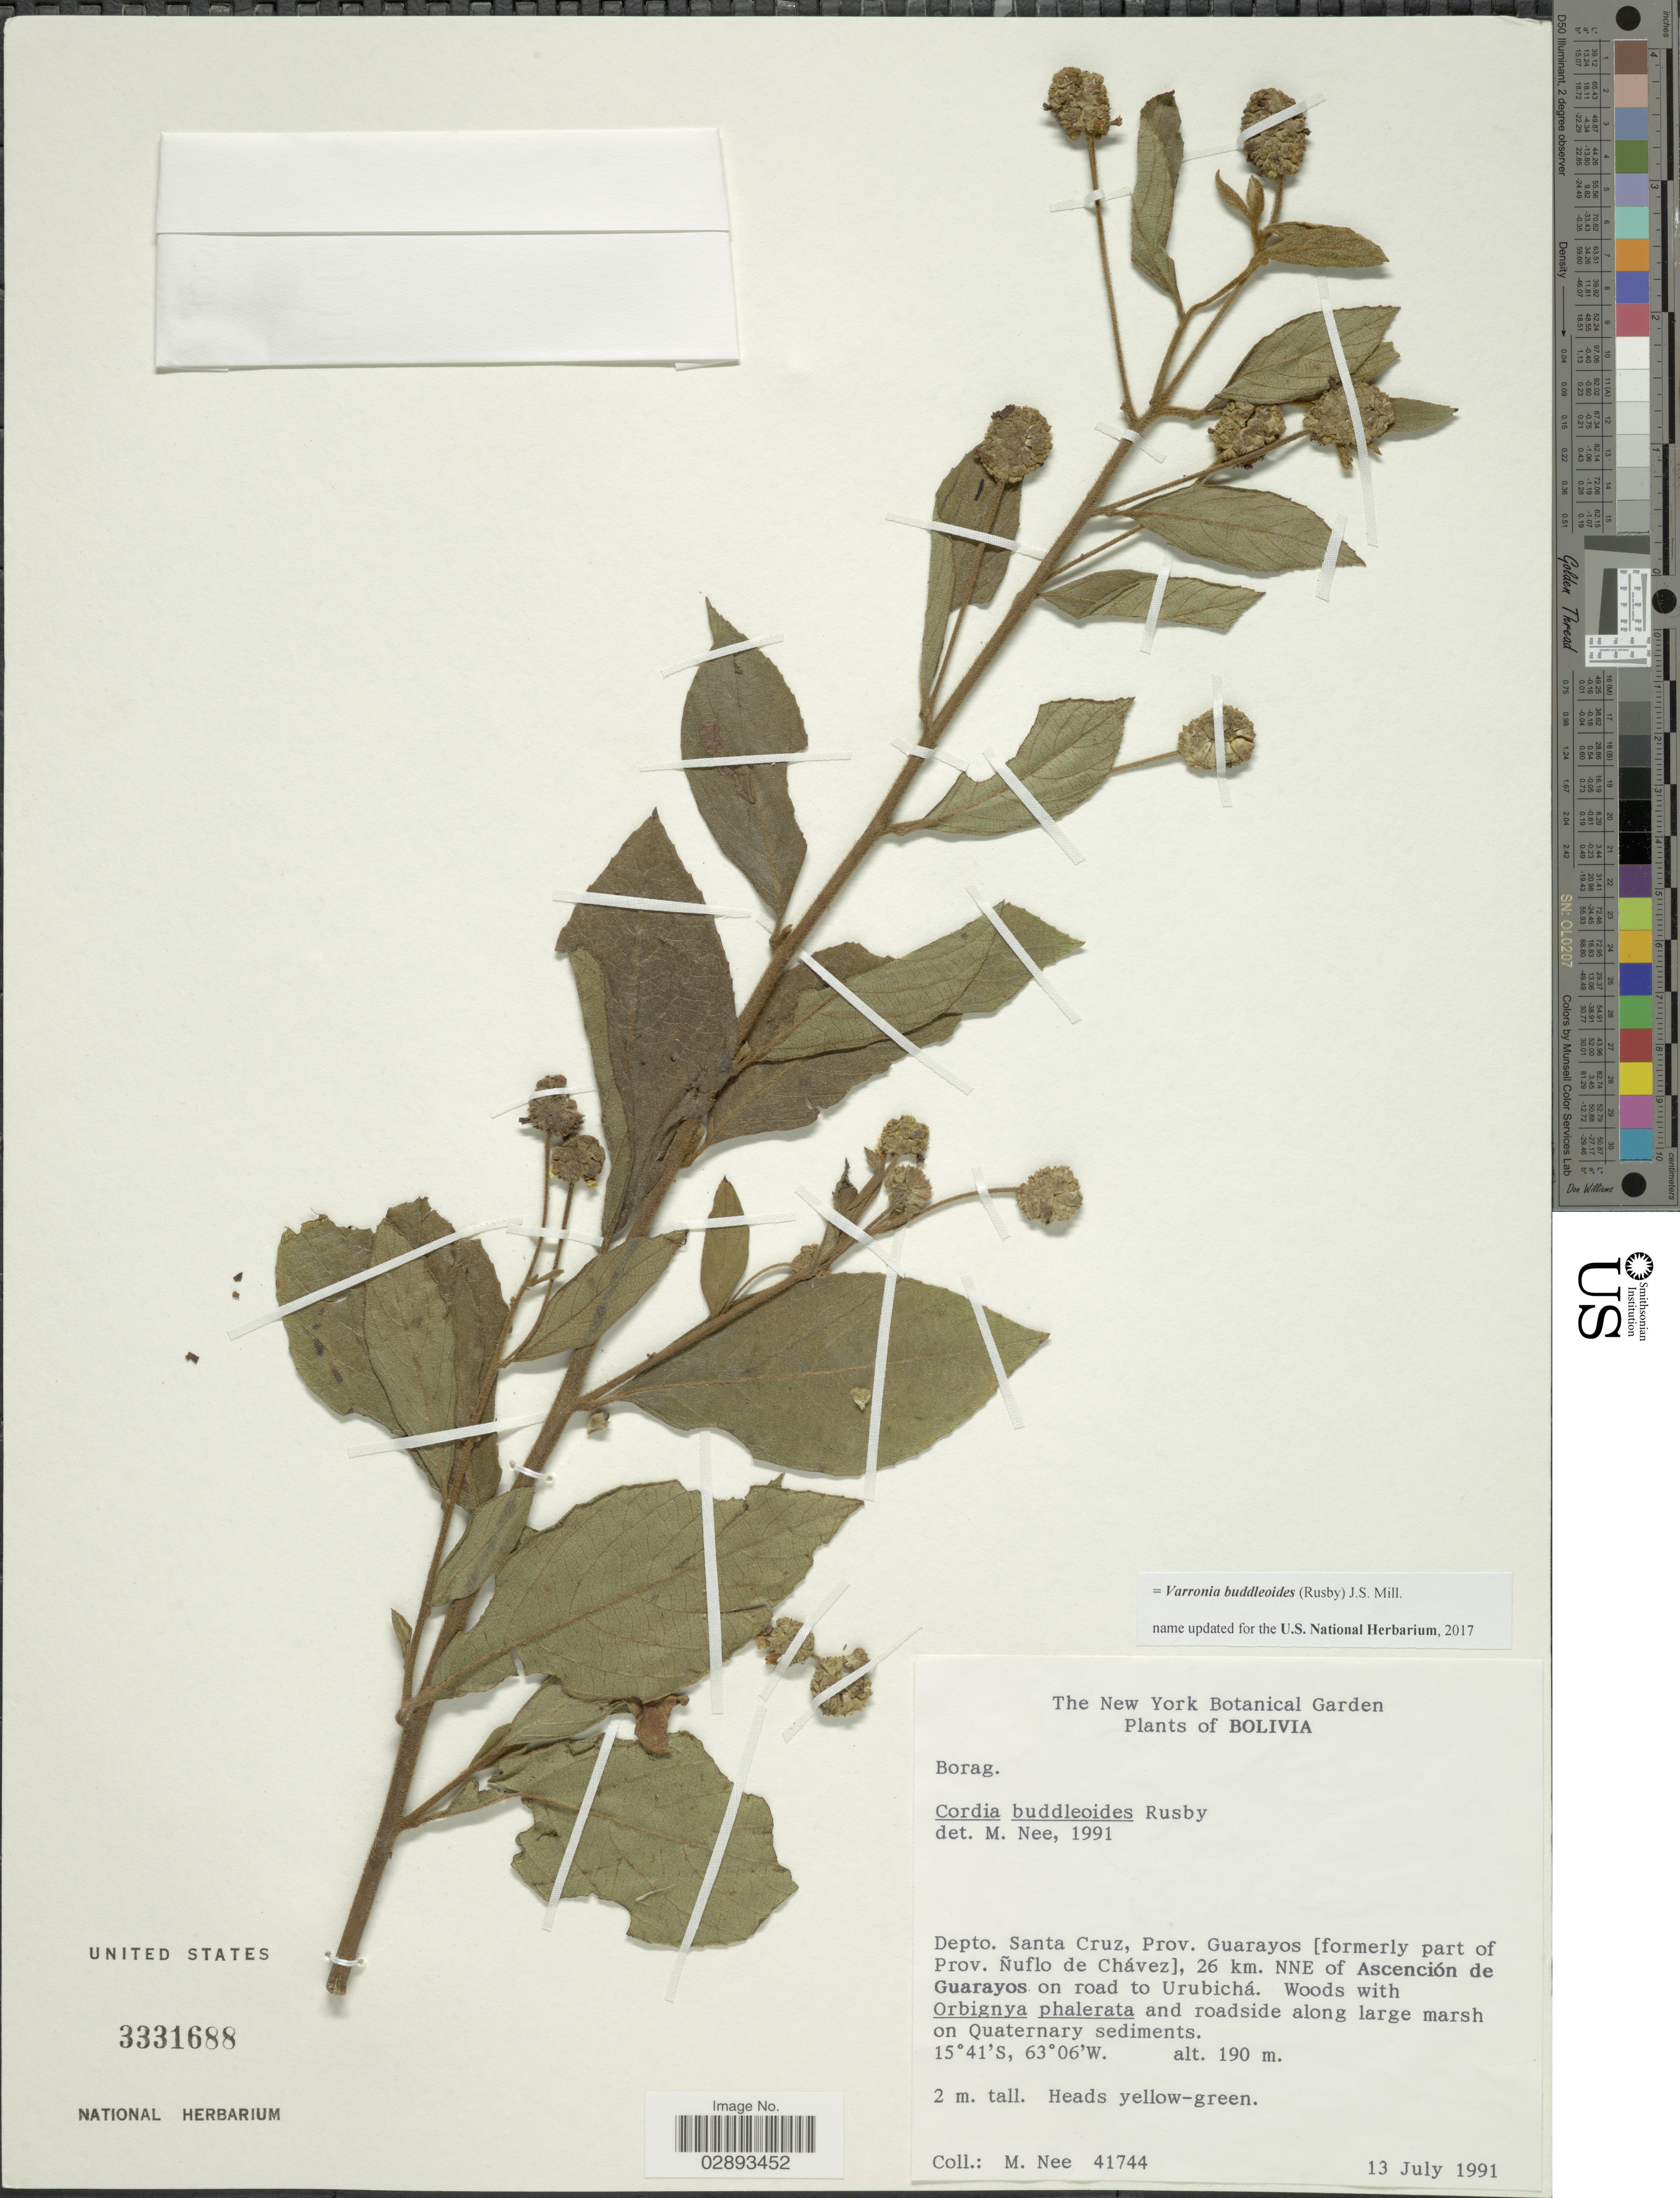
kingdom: Plantae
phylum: Tracheophyta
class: Magnoliopsida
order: Boraginales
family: Cordiaceae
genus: Varronia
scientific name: Varronia buddleoides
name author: (Rusby) J.S. Mill.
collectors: M. Nee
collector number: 41744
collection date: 1991-07-13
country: Bolivia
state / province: Santa Cruz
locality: Depto. Santa Cruz, Prov,. Guarayos [formerly part of Prov. Ñuflo de Chávez], 26 km. NNE of Ascención de Guarayos on road to Urubichá.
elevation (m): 190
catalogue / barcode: US 3331688